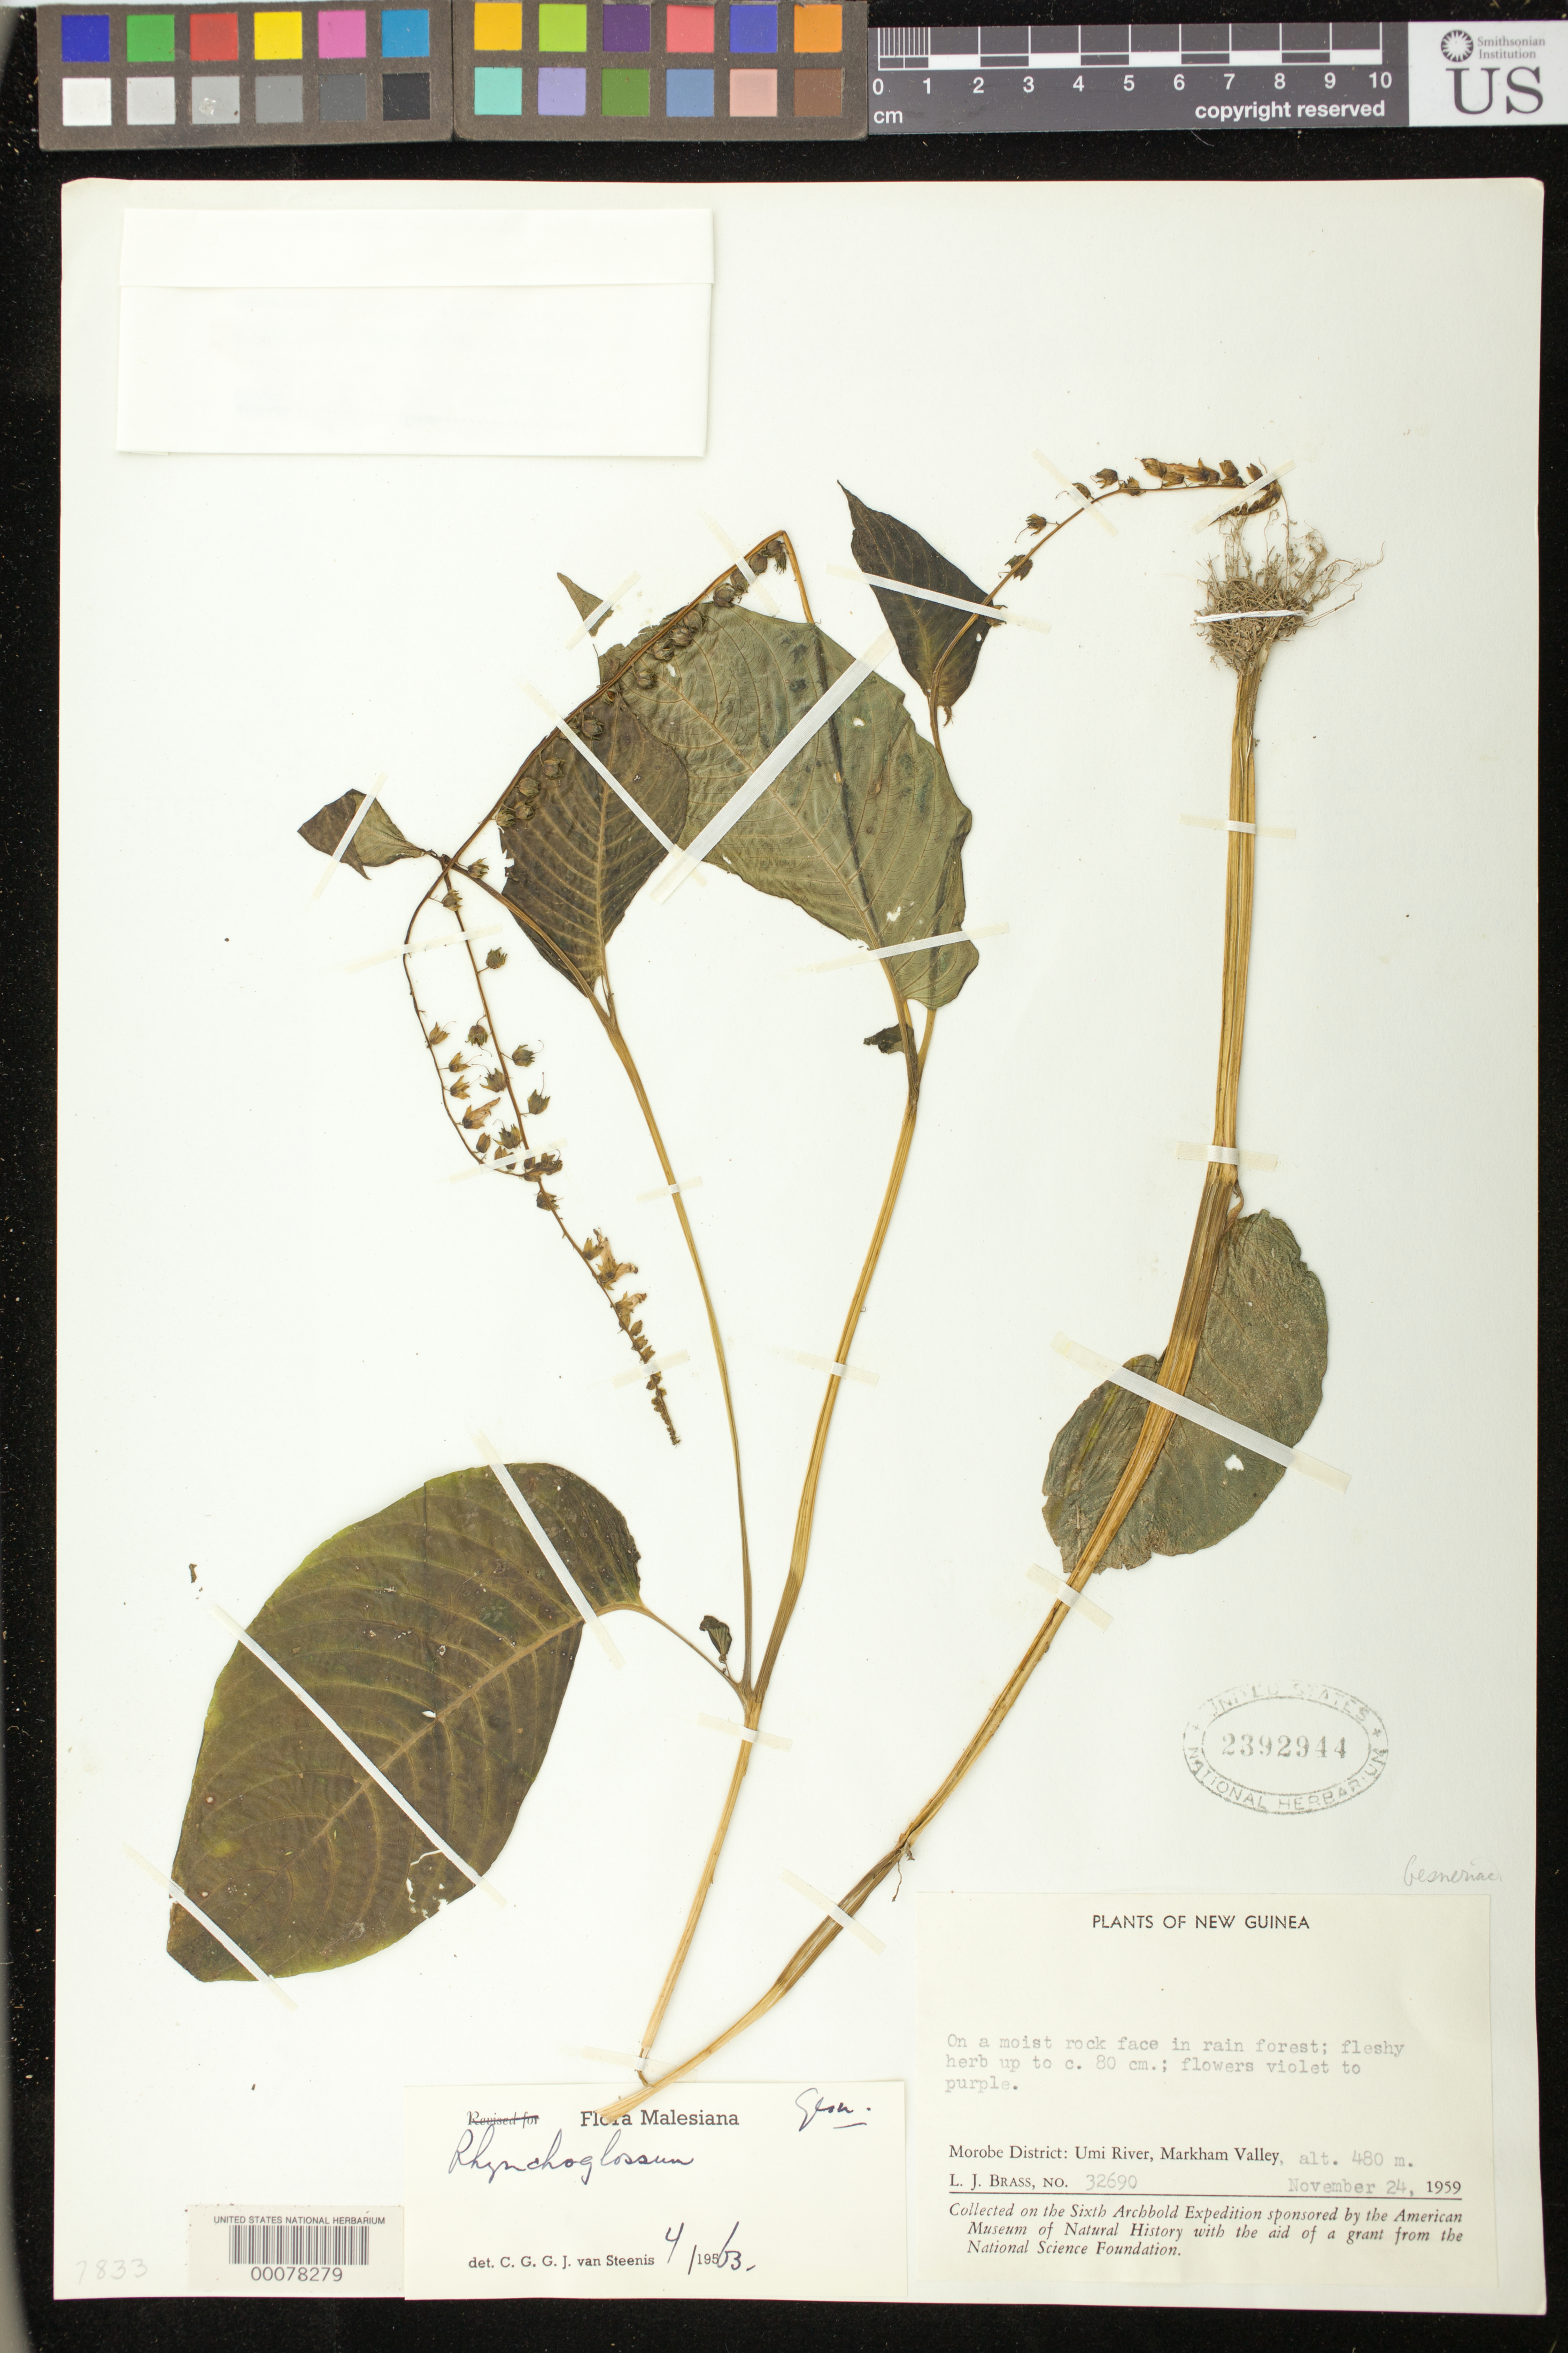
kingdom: Plantae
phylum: Tracheophyta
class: Magnoliopsida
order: Lamiales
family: Gesneriaceae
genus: Rhynchoglossum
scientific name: Rhynchoglossum sp.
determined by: Steenis, C. G. G. J. van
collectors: L. J. Brass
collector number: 32690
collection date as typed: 24 Nov 1959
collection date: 1959-11-24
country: Papua New Guinea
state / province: Morobe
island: New Guinea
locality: Morobe dist, umi river, markham valley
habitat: On a moist rock face in rain forest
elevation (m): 480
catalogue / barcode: US 2392944